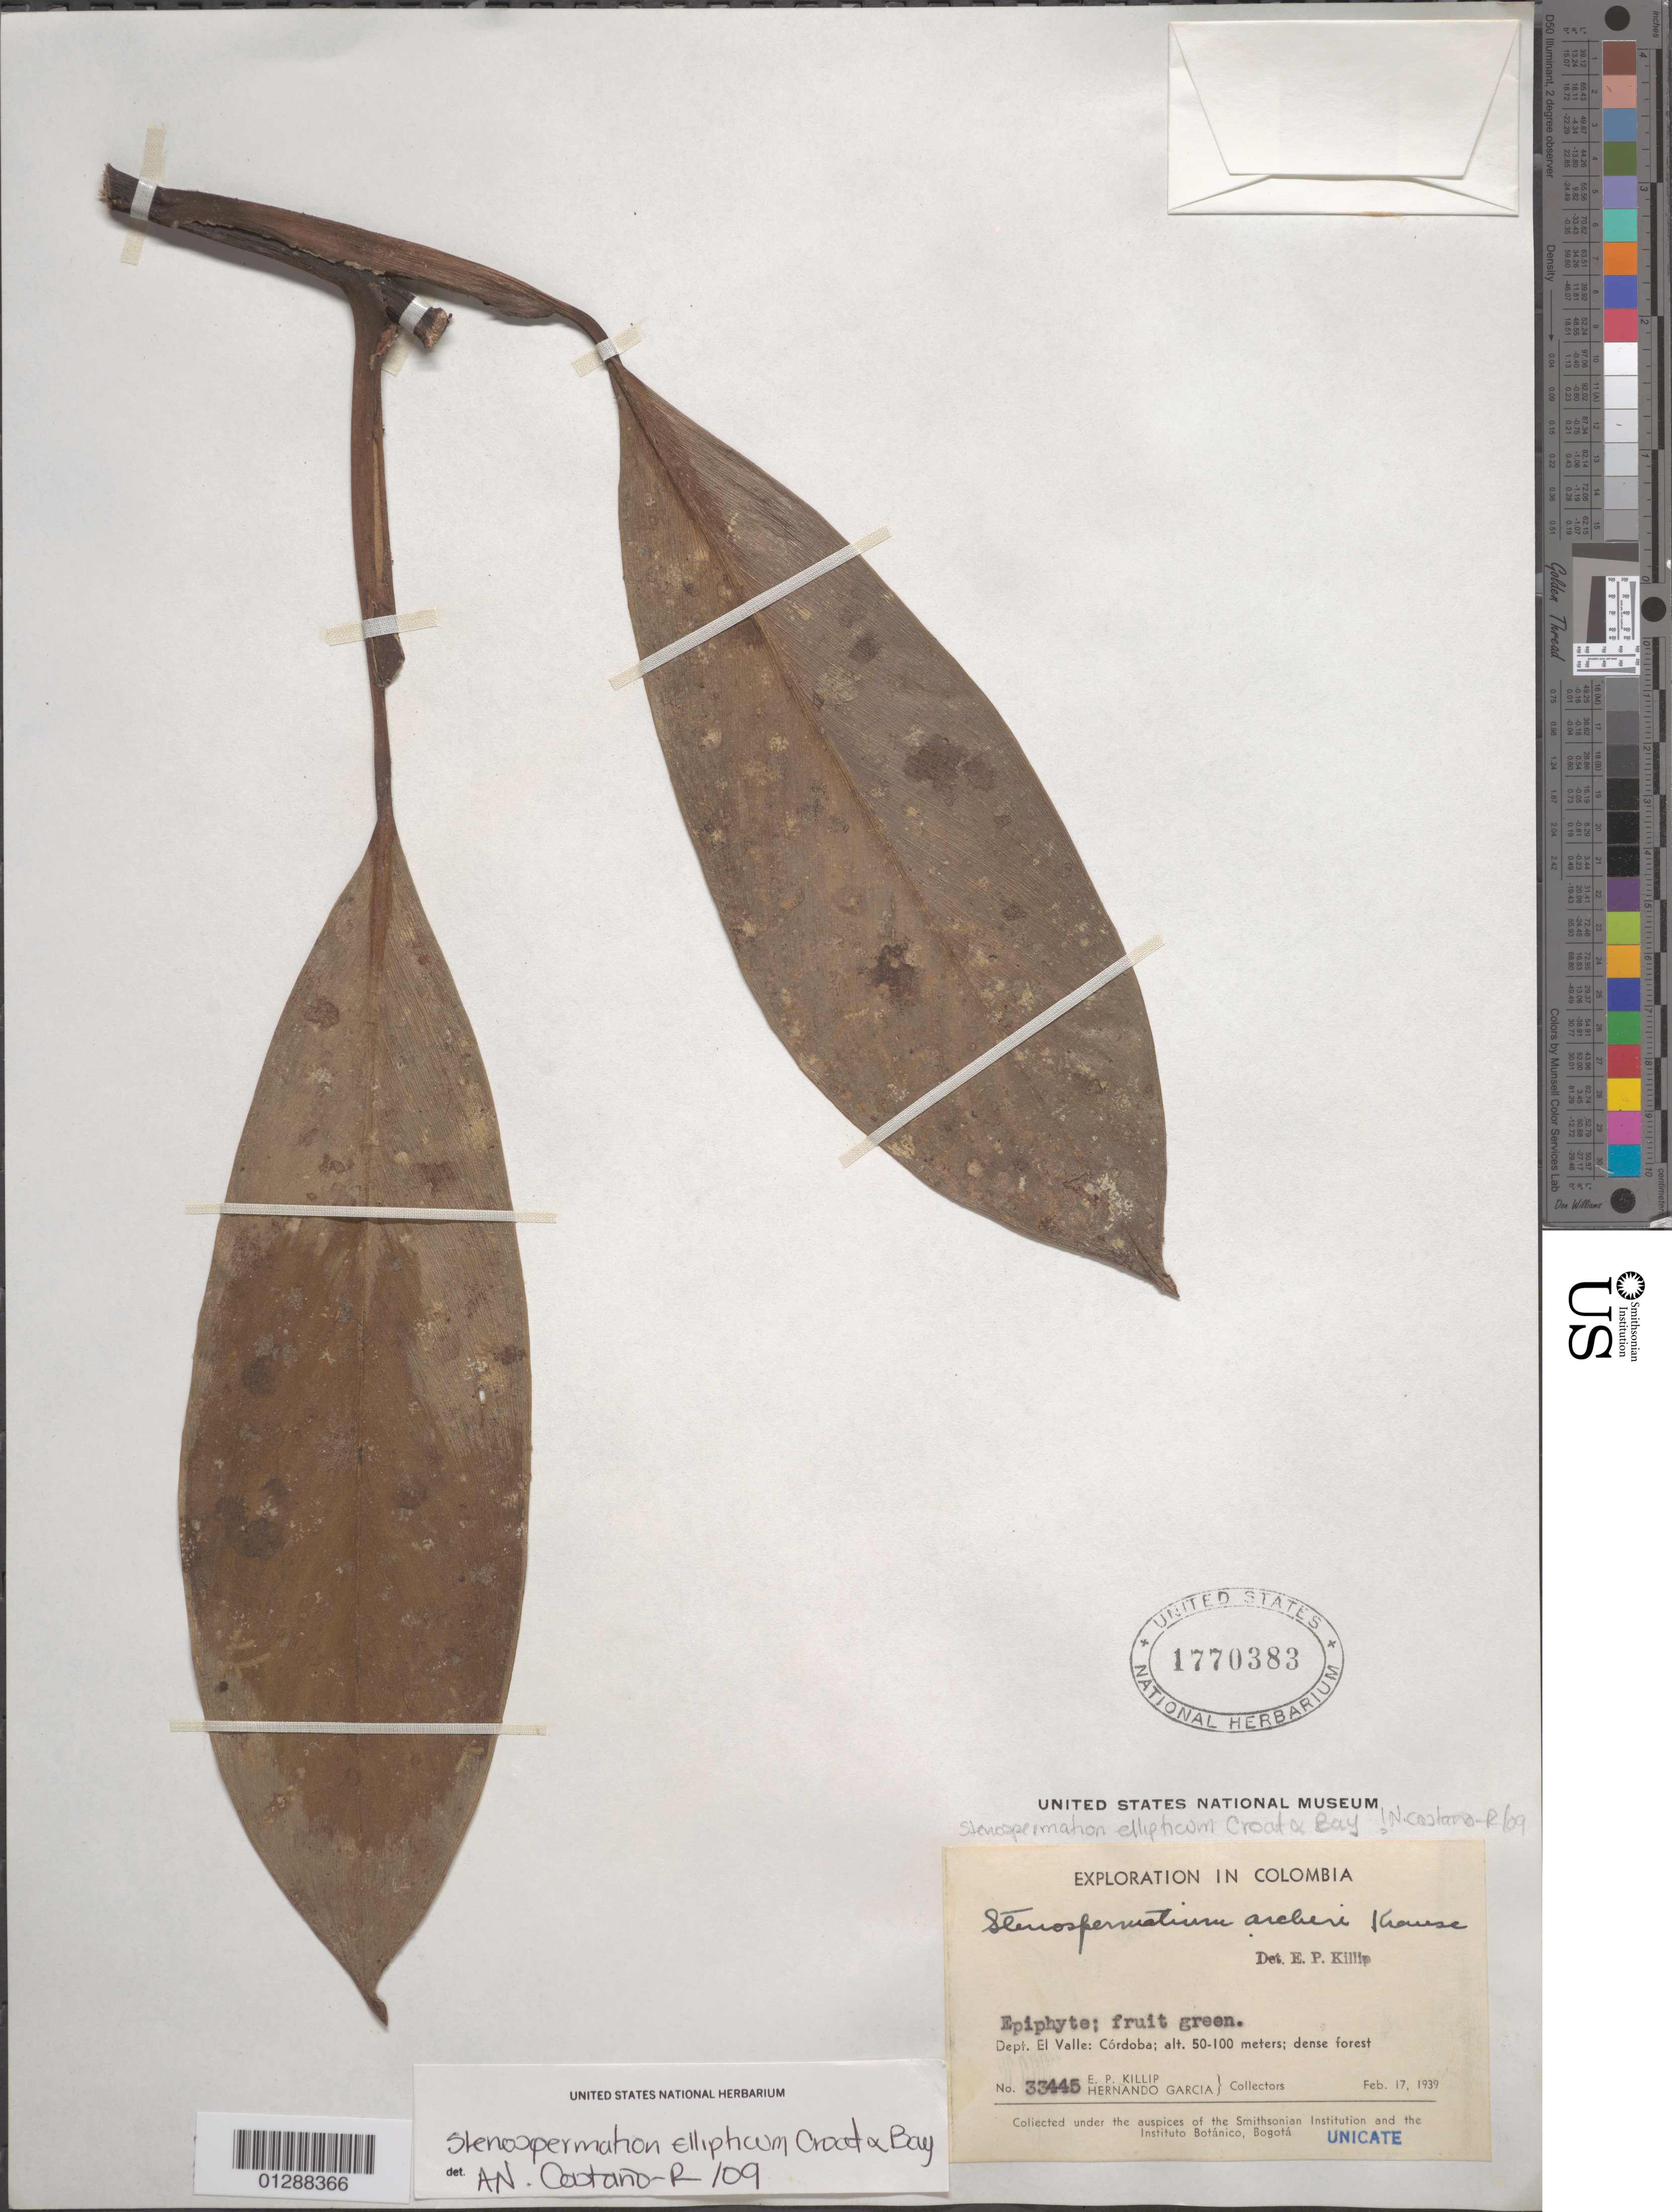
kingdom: Plantae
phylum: Tracheophyta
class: Liliopsida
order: Alismatales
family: Araceae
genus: Stenospermation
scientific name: Stenospermation ellipticum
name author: Croat & D.C. Bay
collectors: E. P. Killip & H. Garcia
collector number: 33445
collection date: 1939-02-17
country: Colombia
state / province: Valle del Cauca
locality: Dept. El Valle: Córdoba.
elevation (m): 50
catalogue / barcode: US 1770383